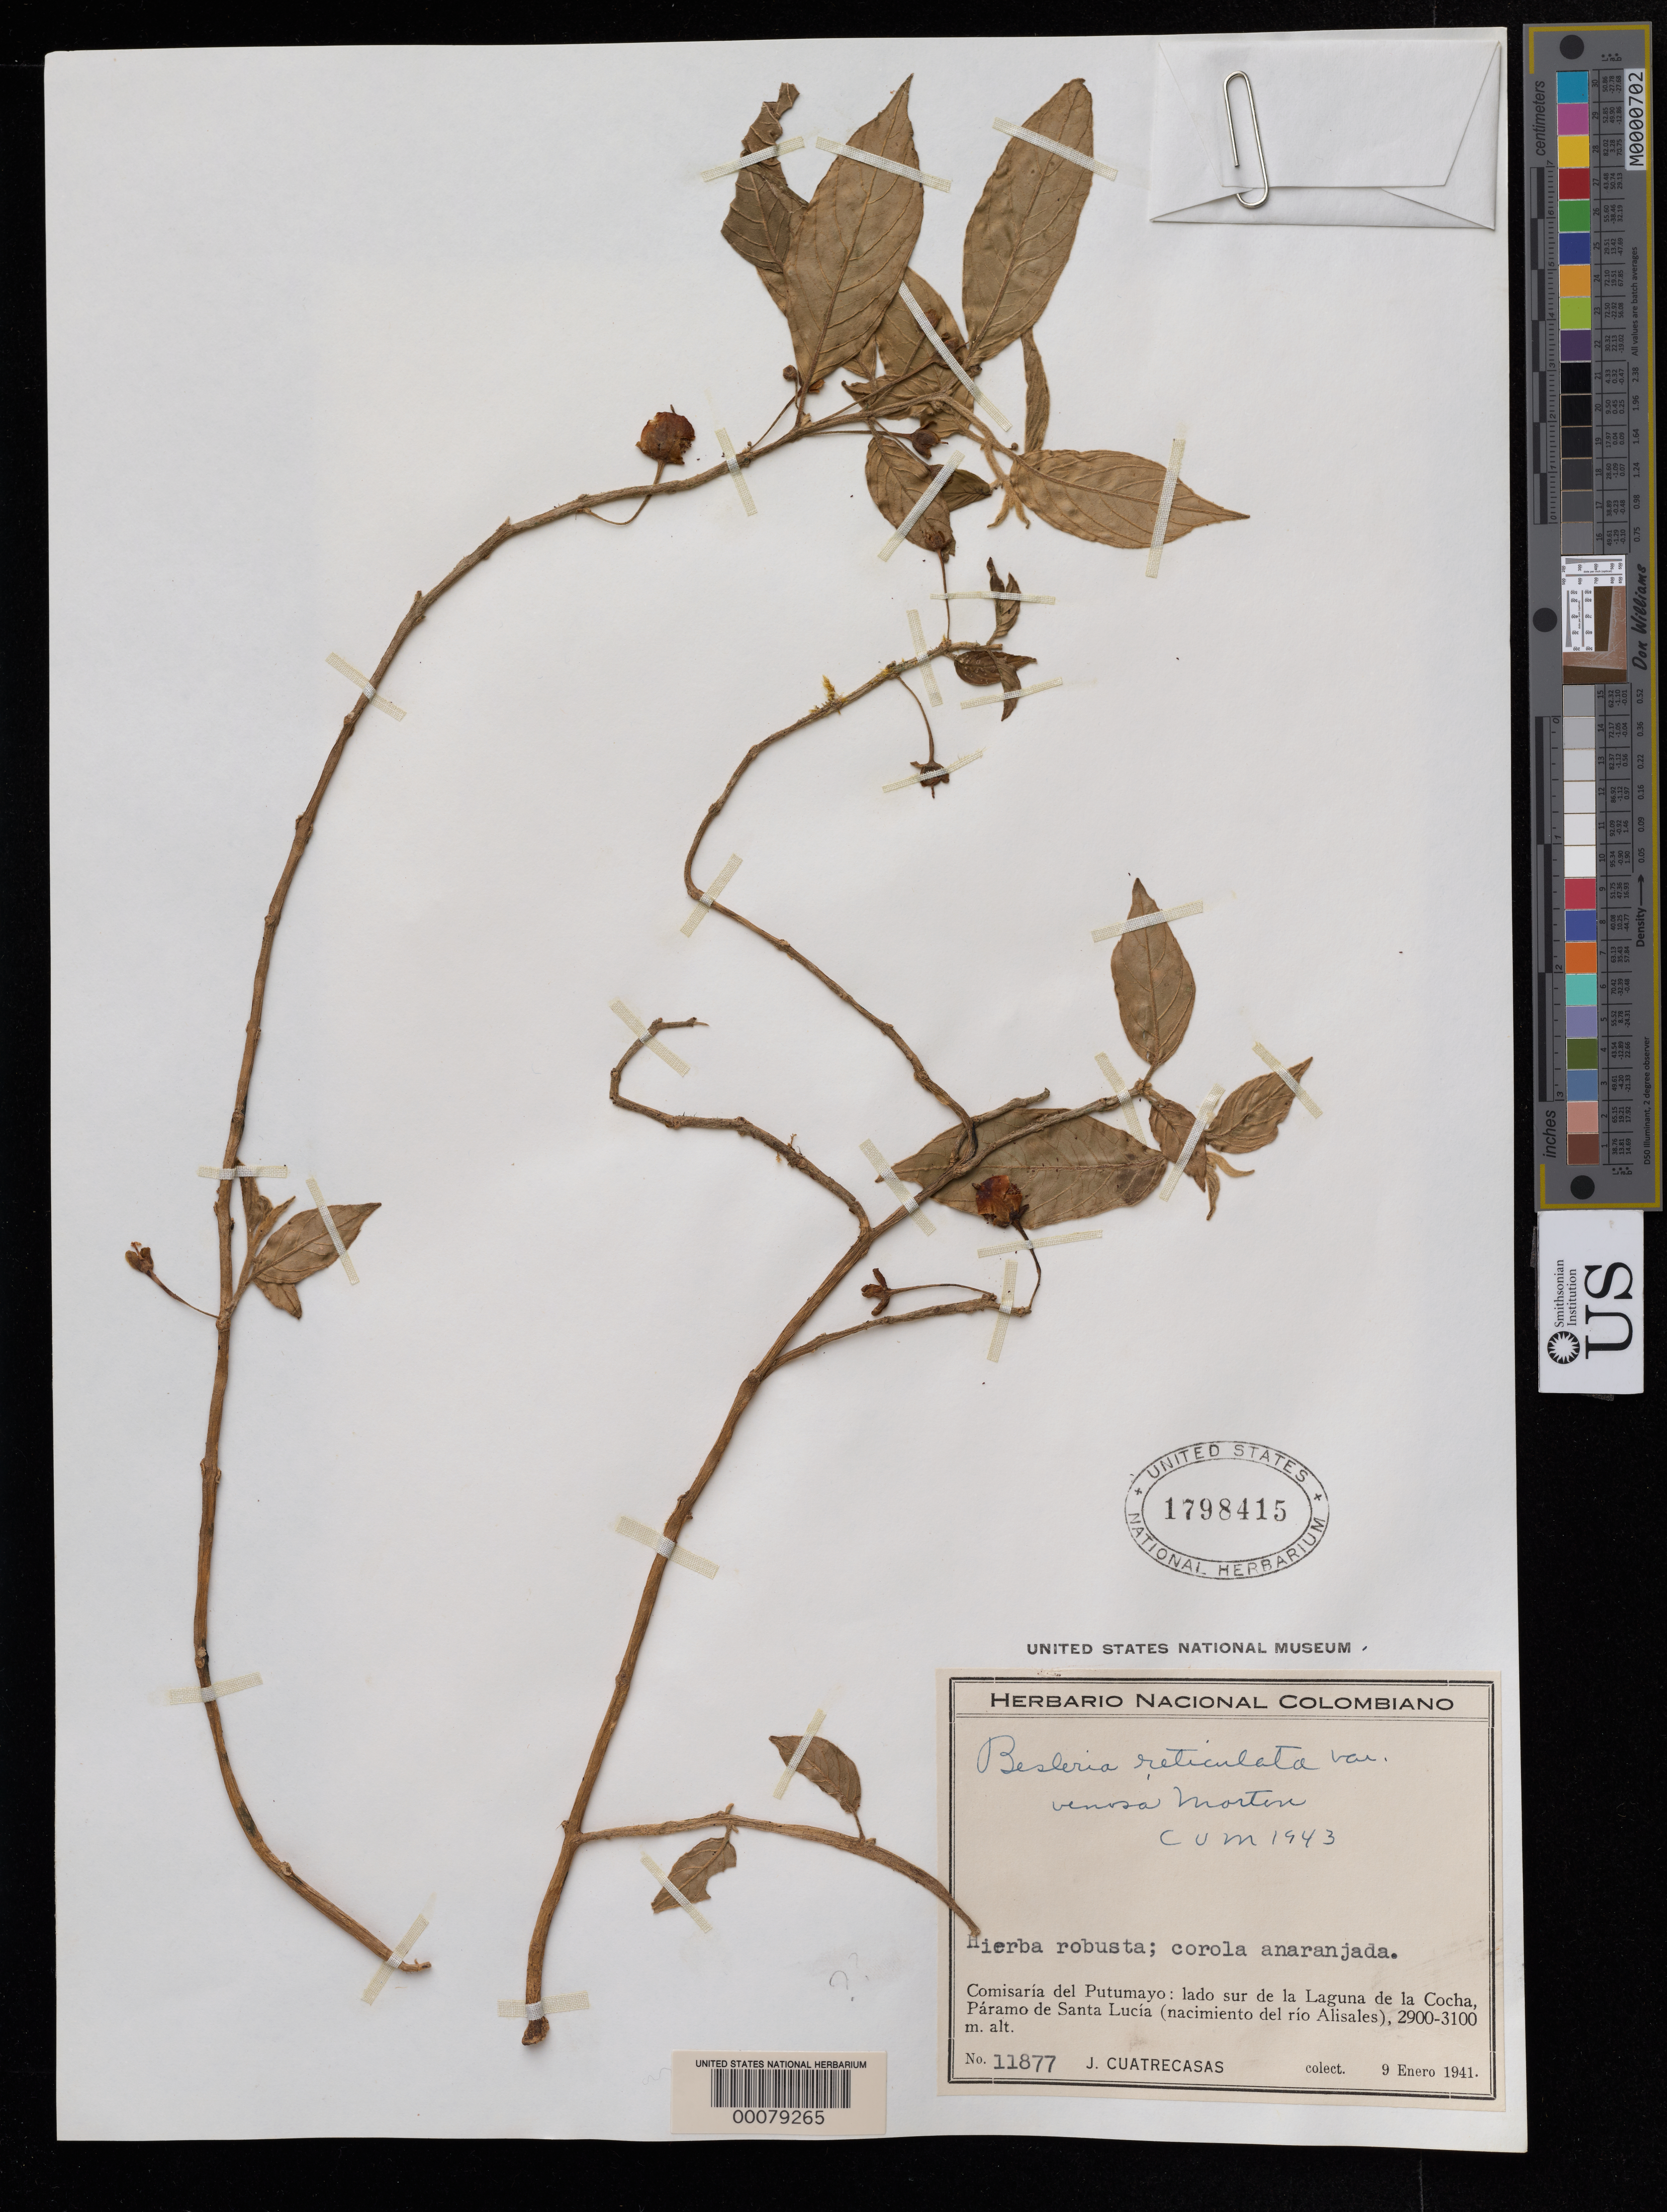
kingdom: Plantae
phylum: Tracheophyta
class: Magnoliopsida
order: Lamiales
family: Gesneriaceae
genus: Besleria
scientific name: Besleria reticulata var. reticulata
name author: Fritsch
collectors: J. Cuatrecasas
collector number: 11877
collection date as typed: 09 Jan 1941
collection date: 1941-01-09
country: Colombia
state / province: Putumayo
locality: South side of Laguna de la Cocha, Paramo de Santa Lucia (origin of Rio Alisales)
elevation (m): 2900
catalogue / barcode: US 1798415